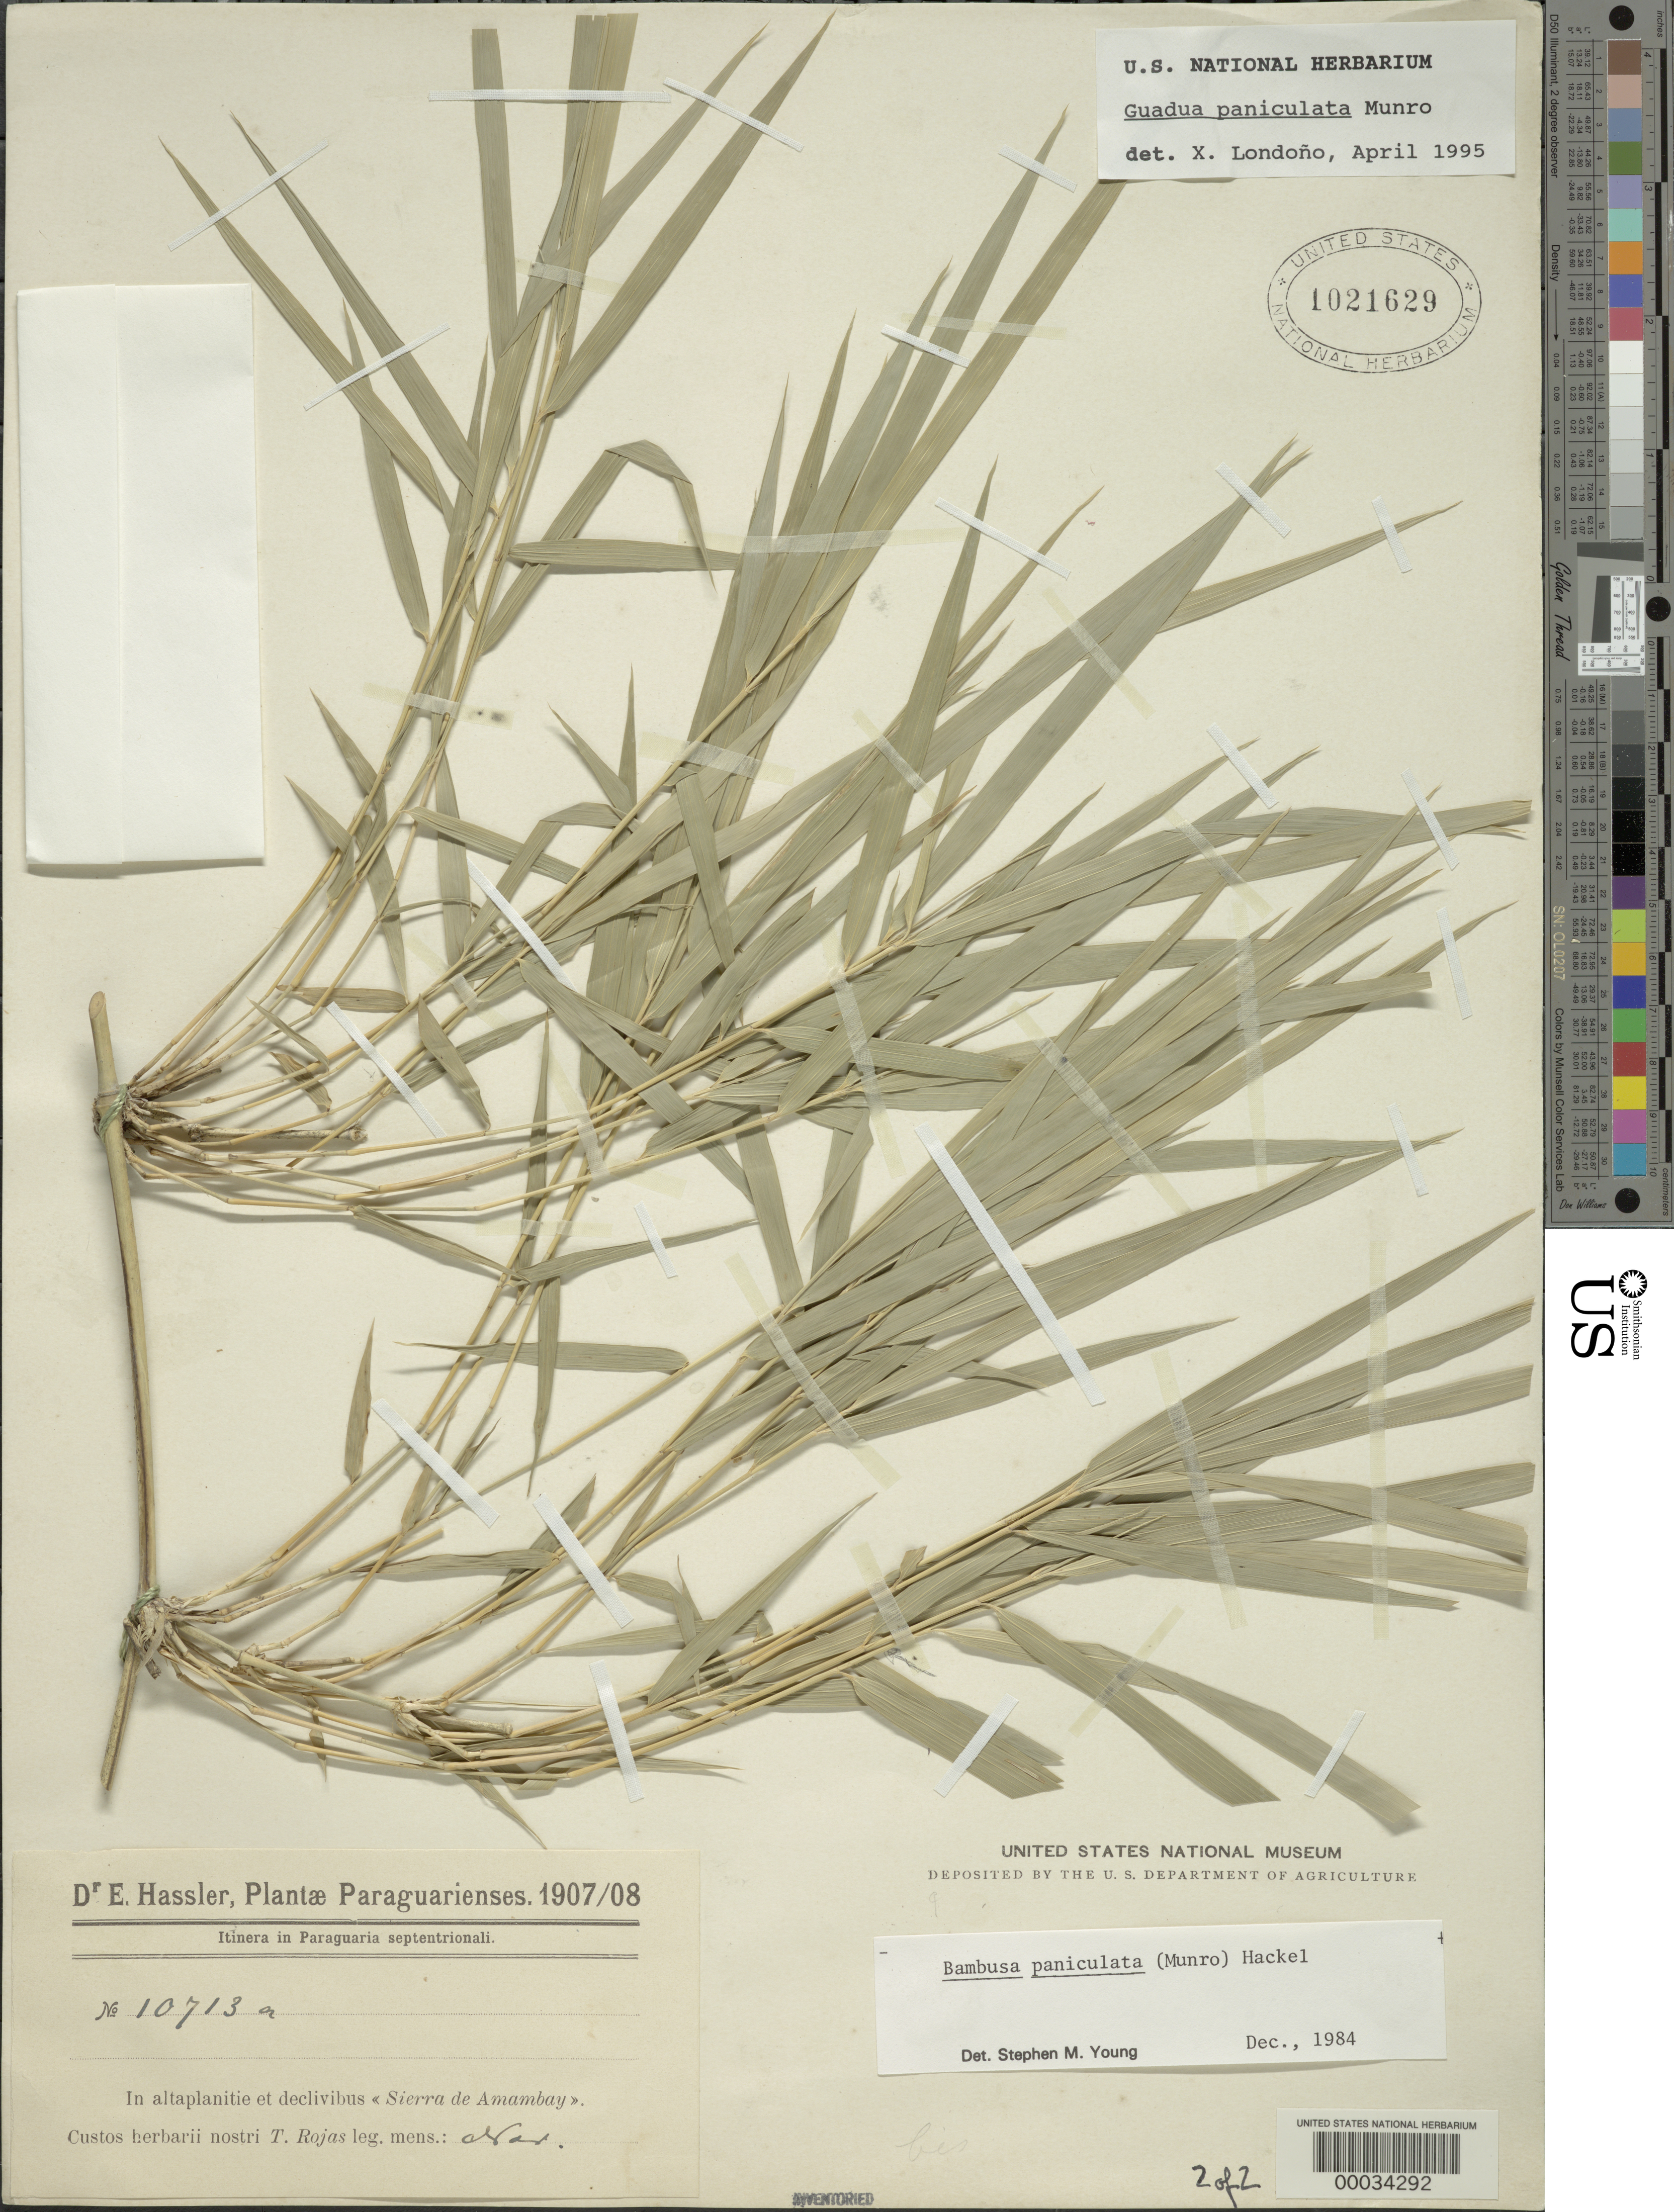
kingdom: Plantae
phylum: Tracheophyta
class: Liliopsida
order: Poales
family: Poaceae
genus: Guadua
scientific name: Guadua refracta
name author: Munro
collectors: T. Rojas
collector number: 10713 A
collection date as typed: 1907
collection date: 1907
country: Paraguay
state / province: Amambay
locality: Sierra de amambay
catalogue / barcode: US 1021629